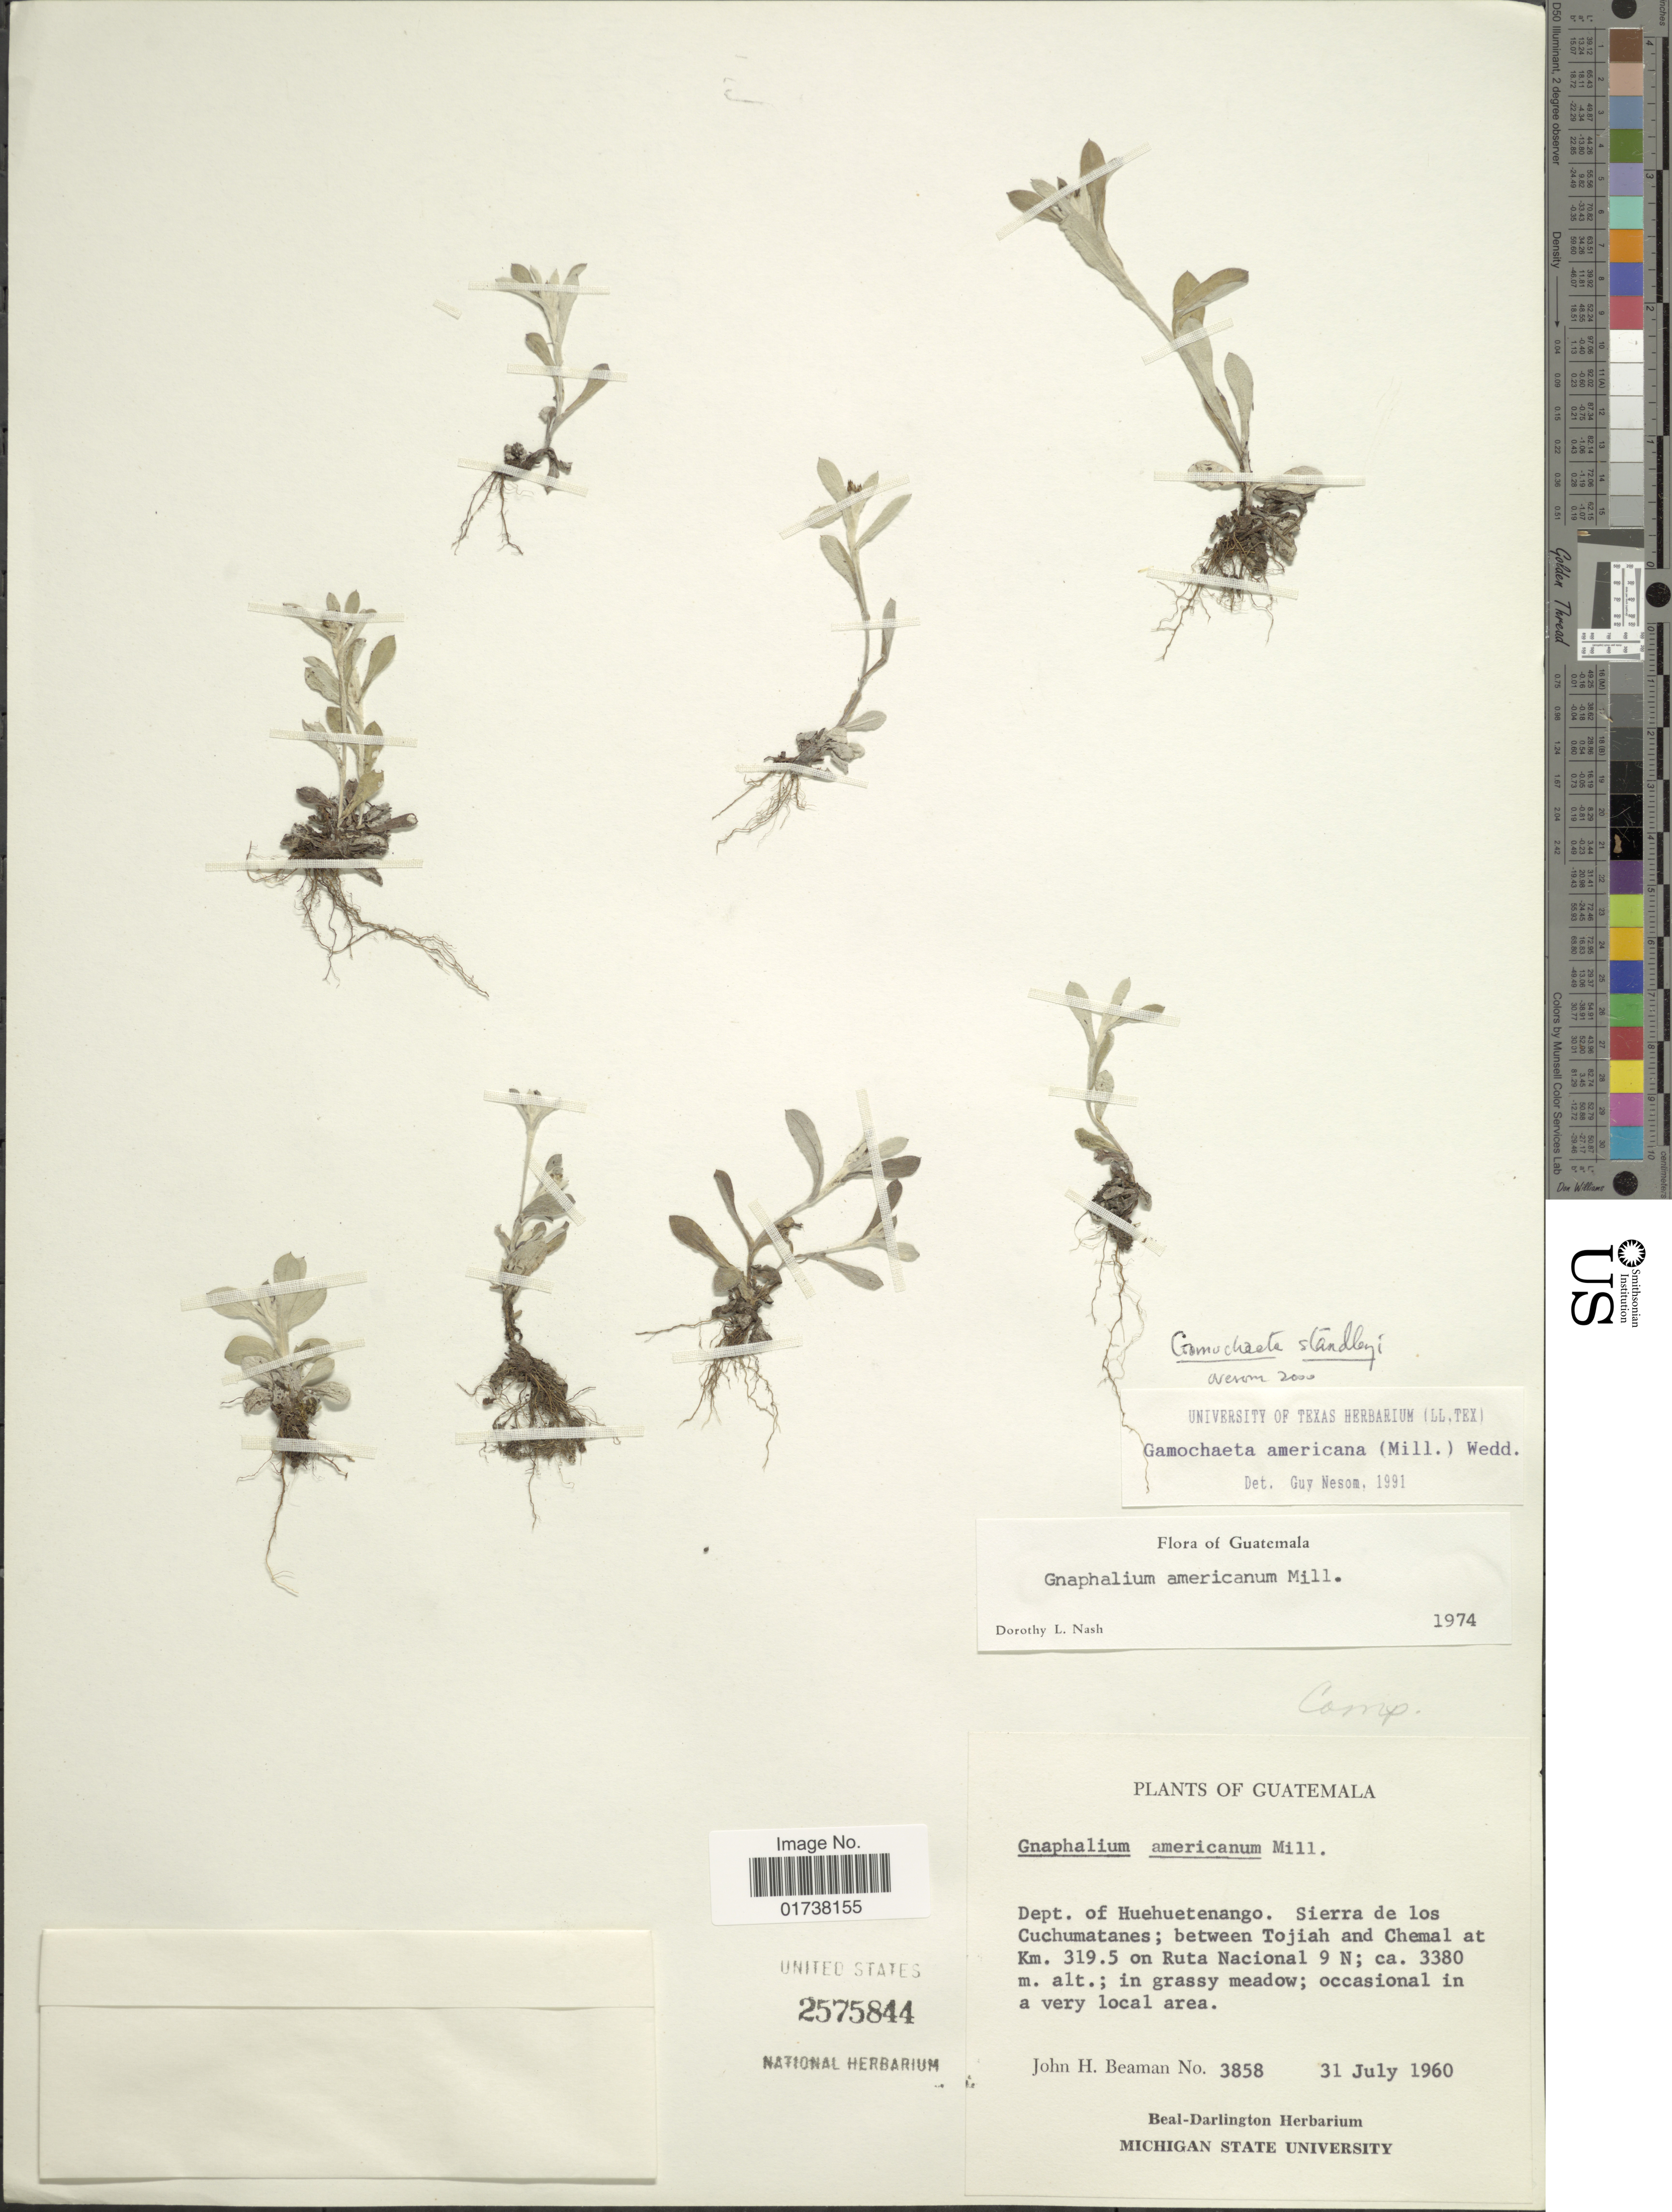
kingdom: Plantae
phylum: Tracheophyta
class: Magnoliopsida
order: Asterales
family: Asteraceae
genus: Gamochaeta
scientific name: Gamochaeta standleyi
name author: (Steyerm.) G.L. Nesom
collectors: J. H. Beaman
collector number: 3858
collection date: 1960-07-31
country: Guatemala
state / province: Huehuetenango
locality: Dept. Huehuetenango, Sierra de los Cuchumatanes: between Tojiah and Chemal at Km. 319.5 on Ruta Nacional 9 N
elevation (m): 3380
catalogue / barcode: US 2575844